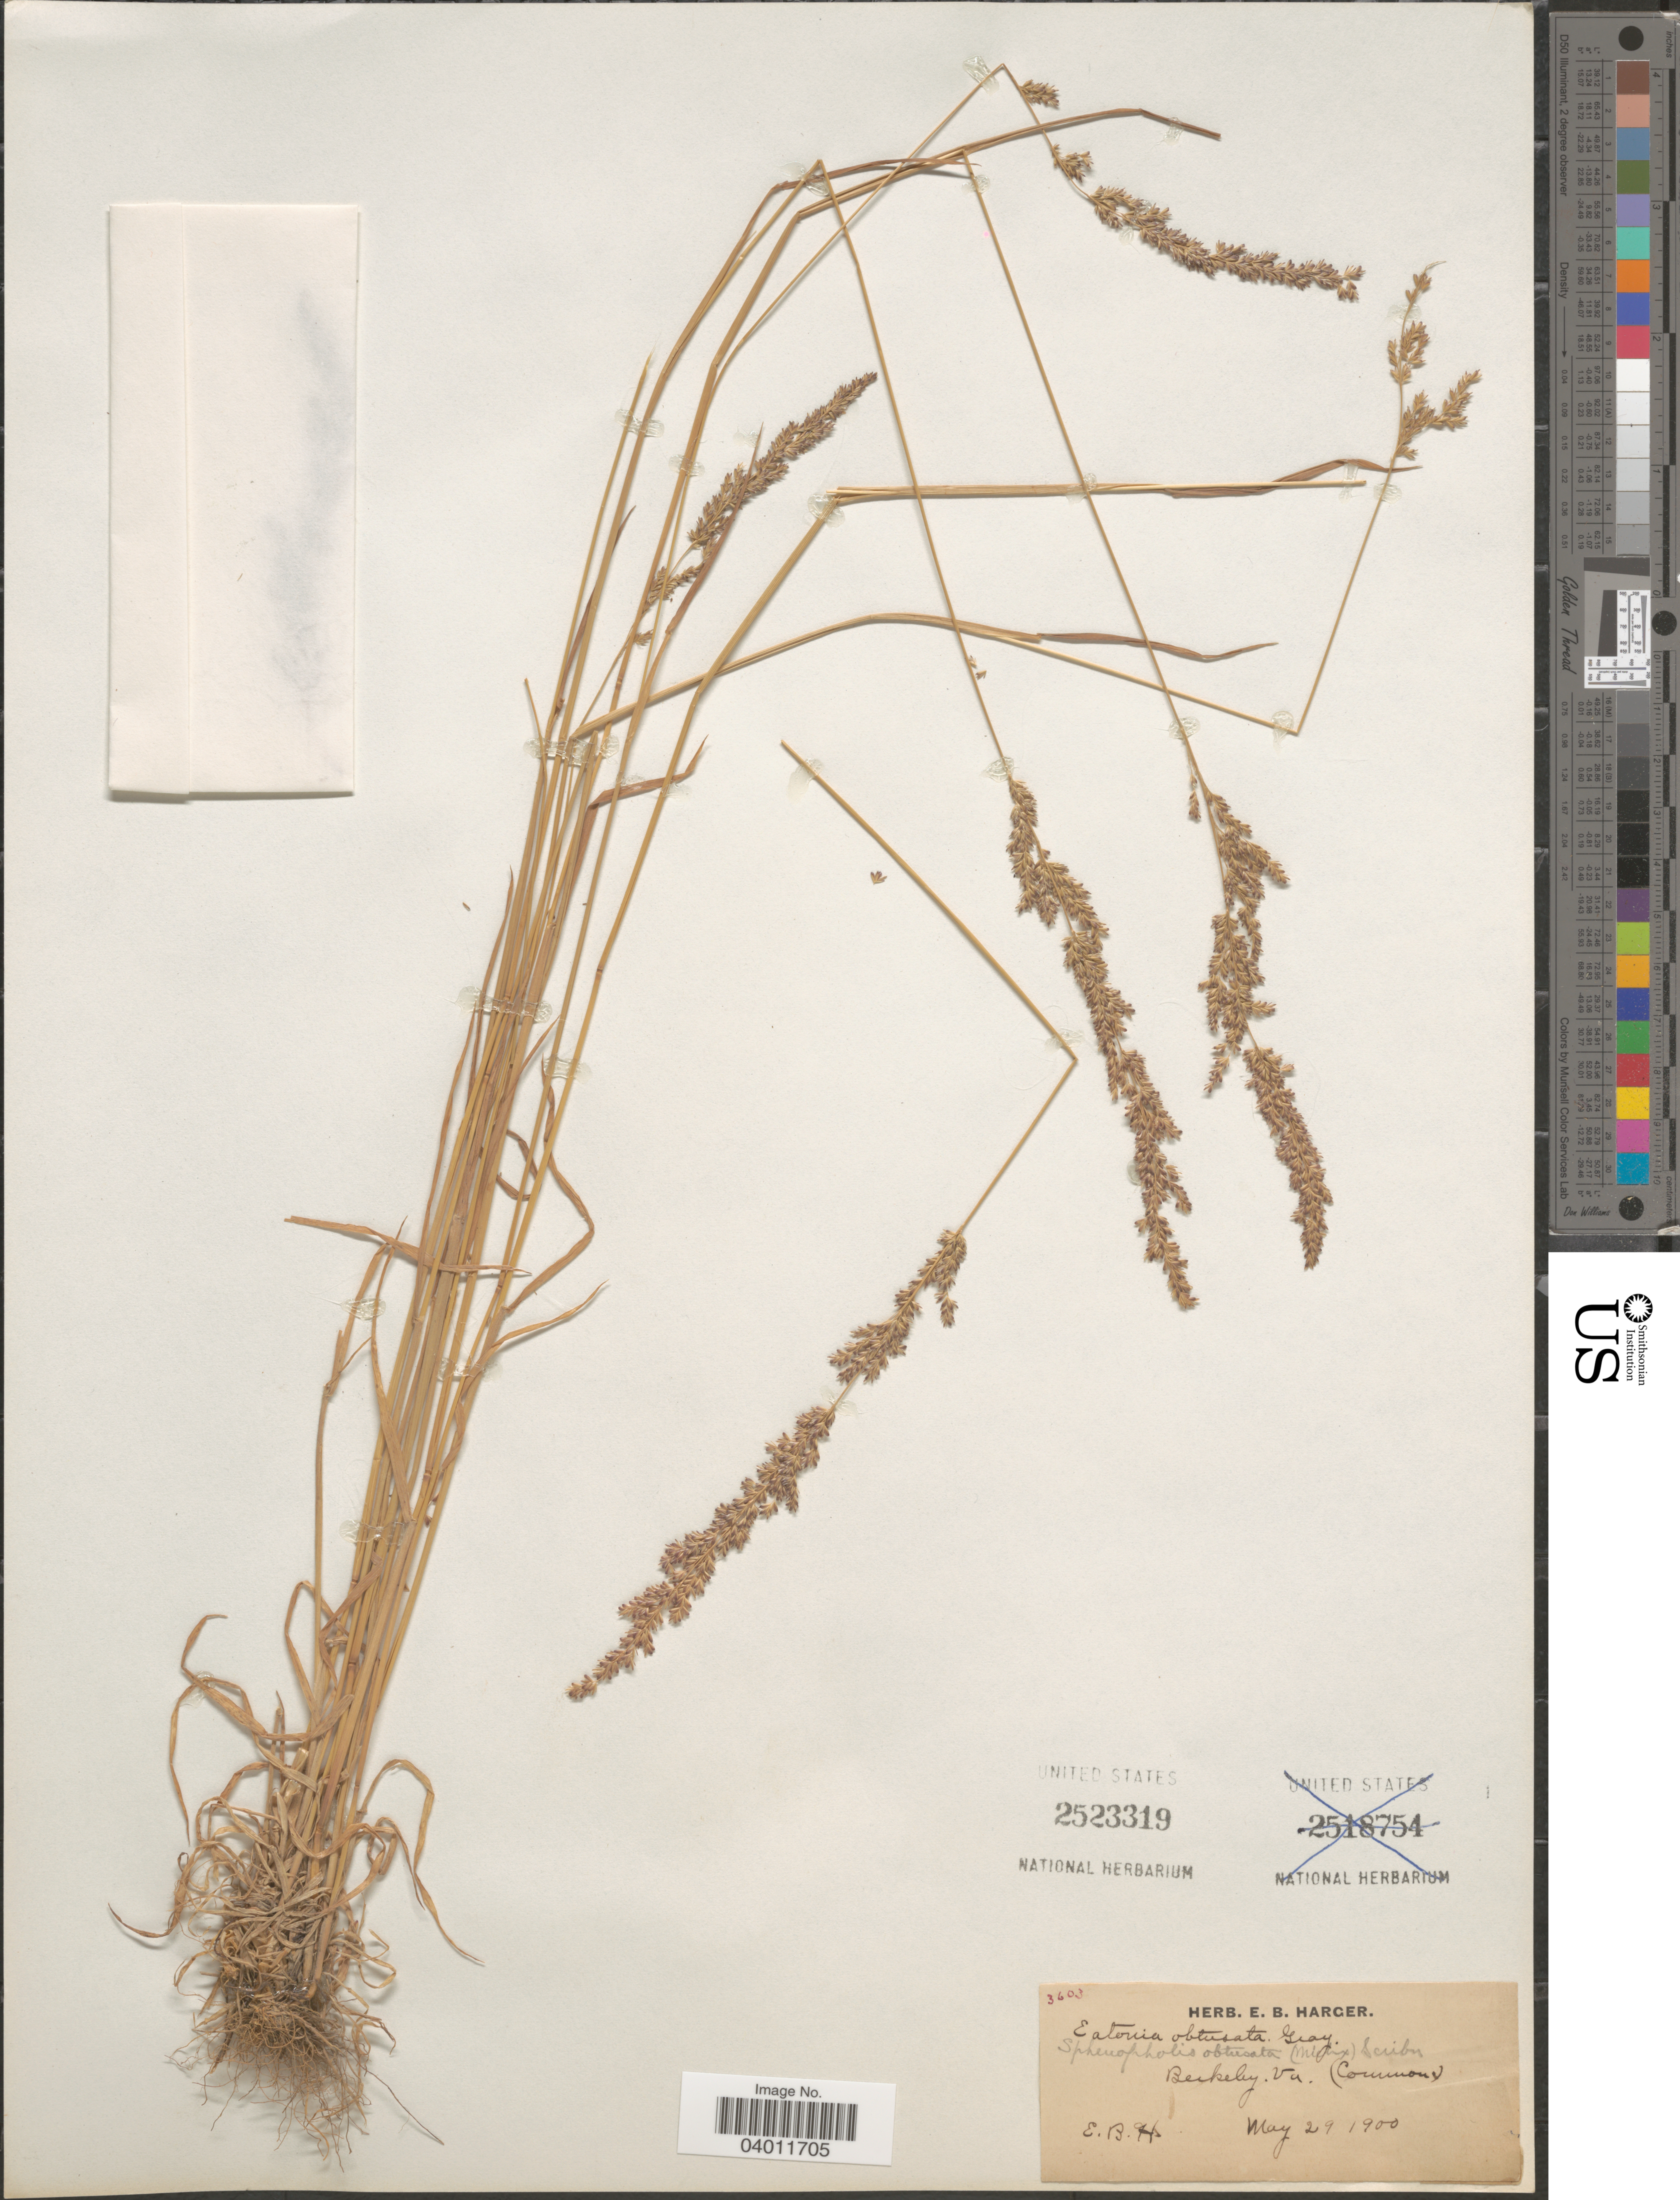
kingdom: Plantae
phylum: Tracheophyta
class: Liliopsida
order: Poales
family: Poaceae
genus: Sphenopholis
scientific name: Sphenopholis obtusata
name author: (Michx.) Scribn.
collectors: E. B. Harger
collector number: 3603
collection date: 1900-05-29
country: United States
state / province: Virginia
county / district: City of Norfolk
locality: Berkeley (Common).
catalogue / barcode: US 2523319